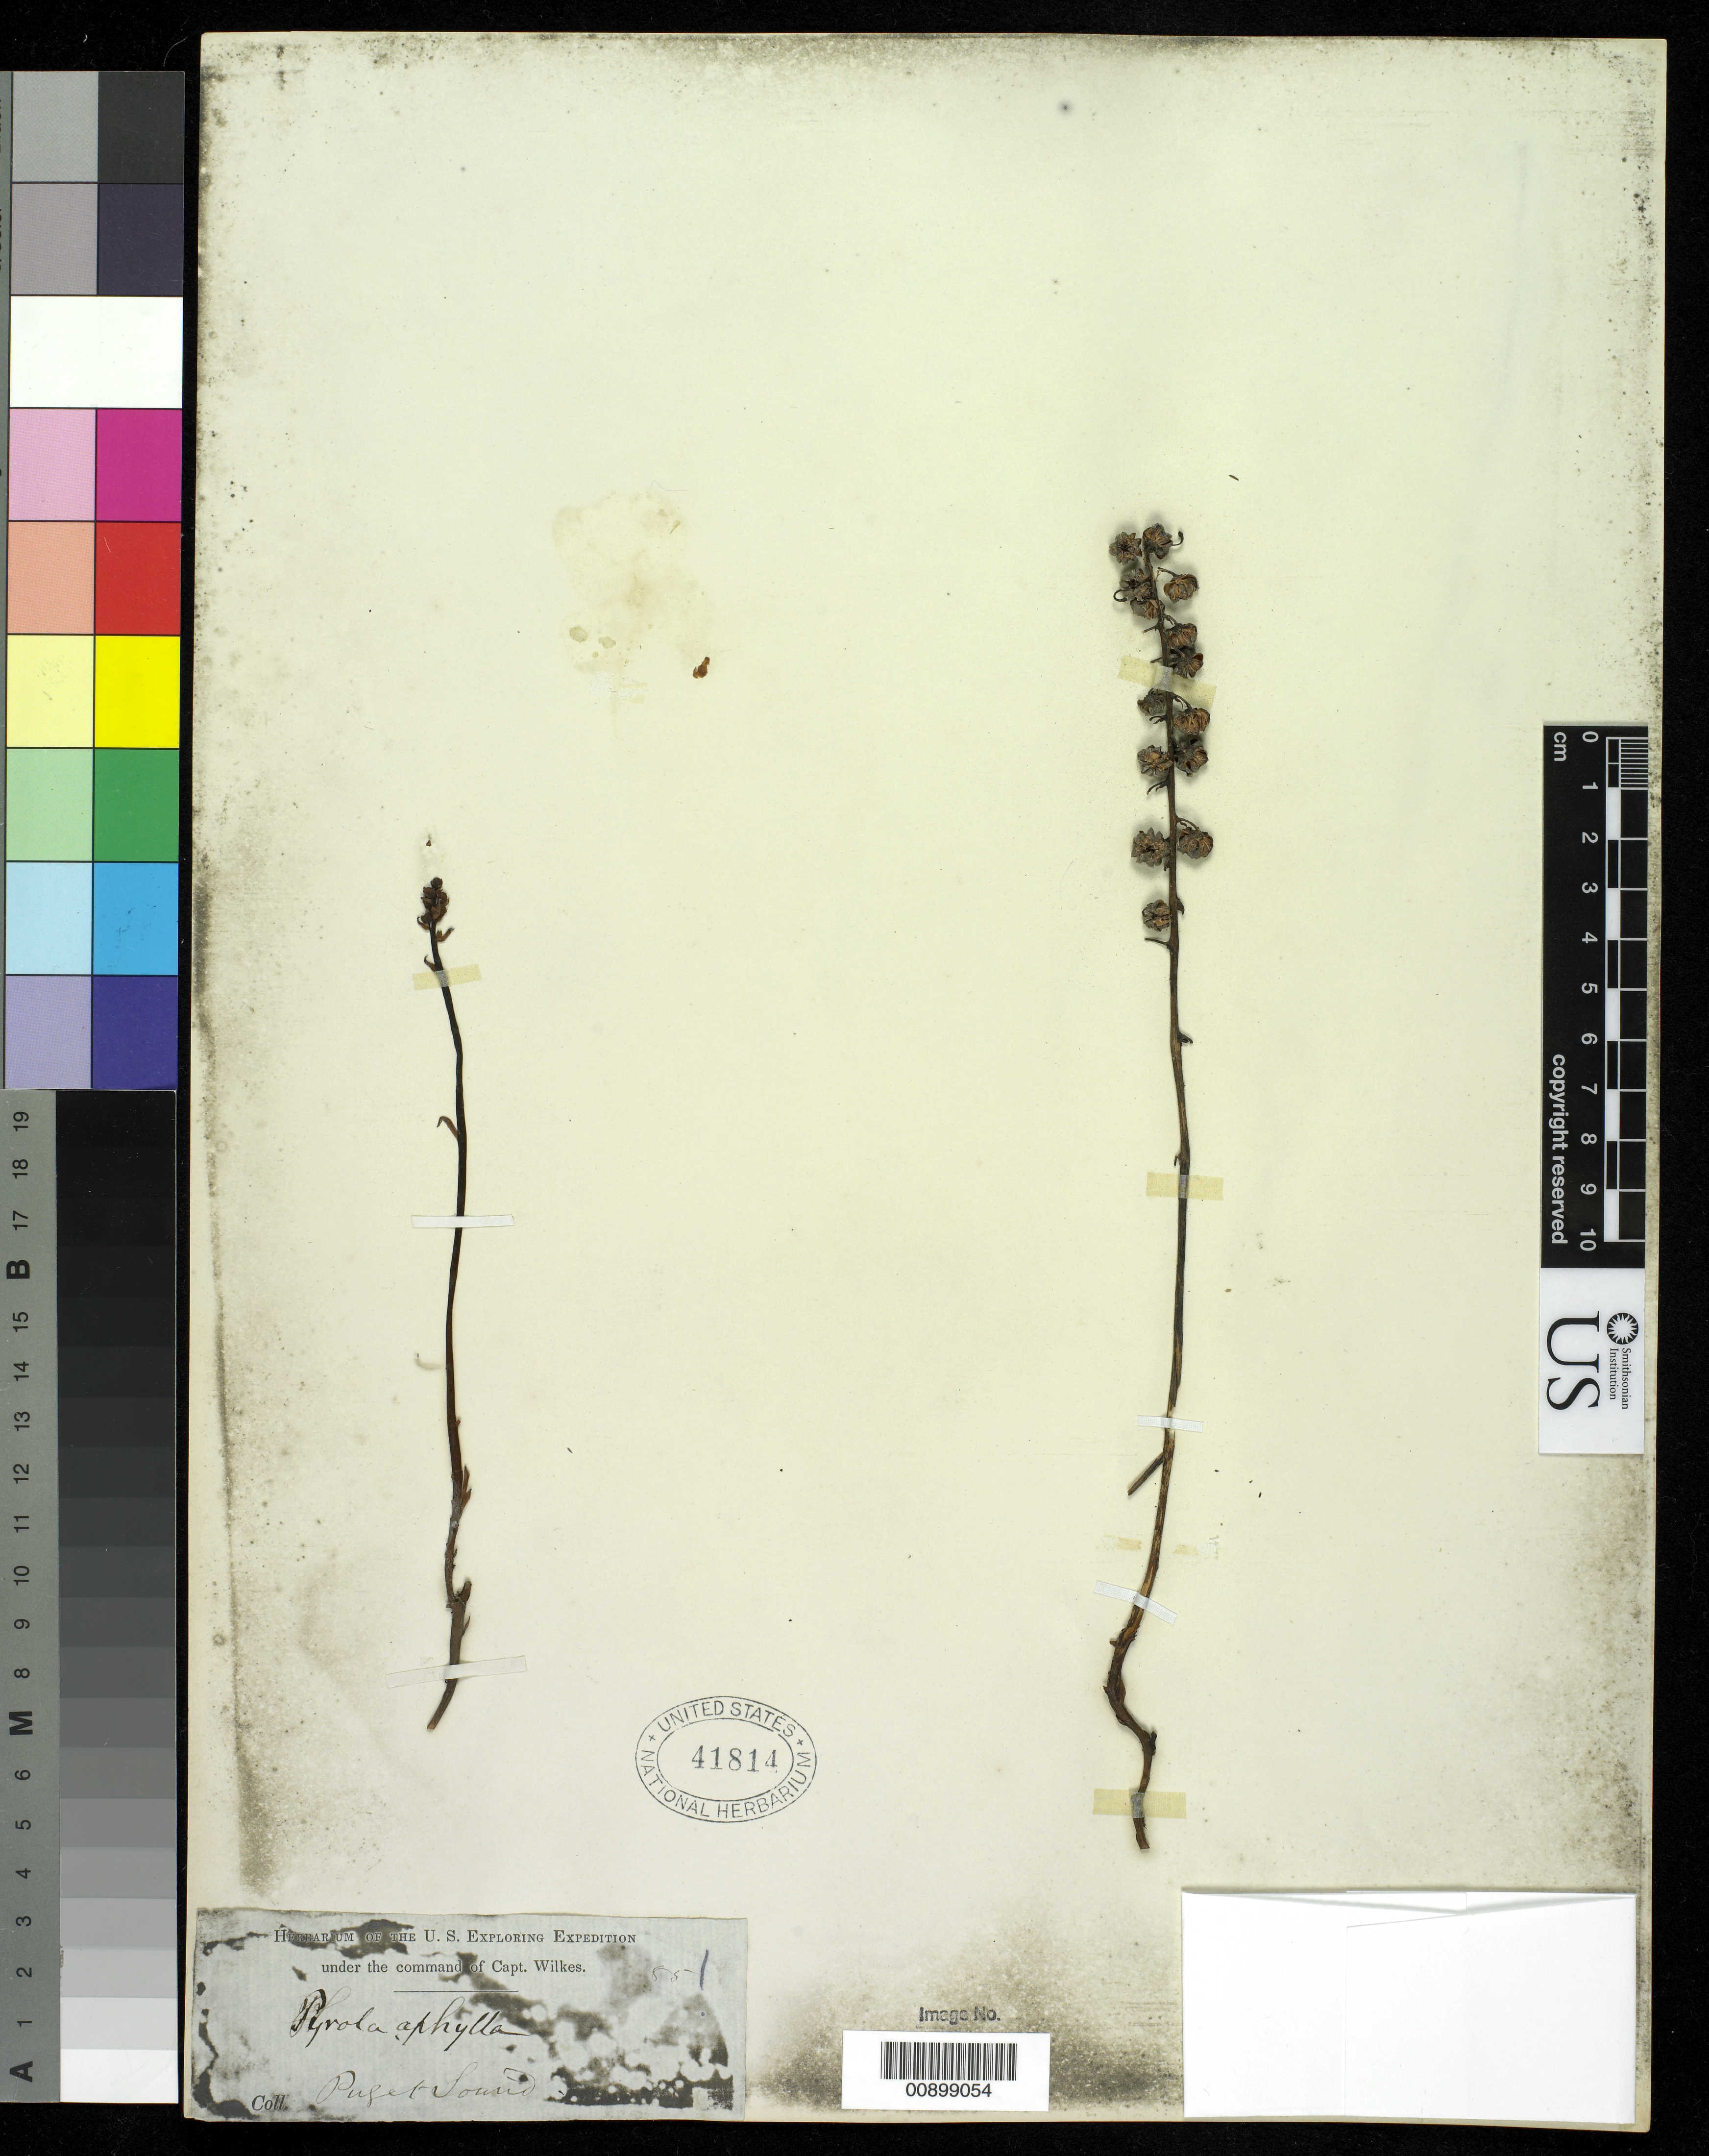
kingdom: Plantae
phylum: Tracheophyta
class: Magnoliopsida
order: Ericales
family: Ericaceae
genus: Pyrola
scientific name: Pyrola aphylla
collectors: Wilkes Explor. Exped.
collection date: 1838/1842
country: United States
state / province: Washington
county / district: King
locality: Puget Sound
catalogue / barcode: US 41814